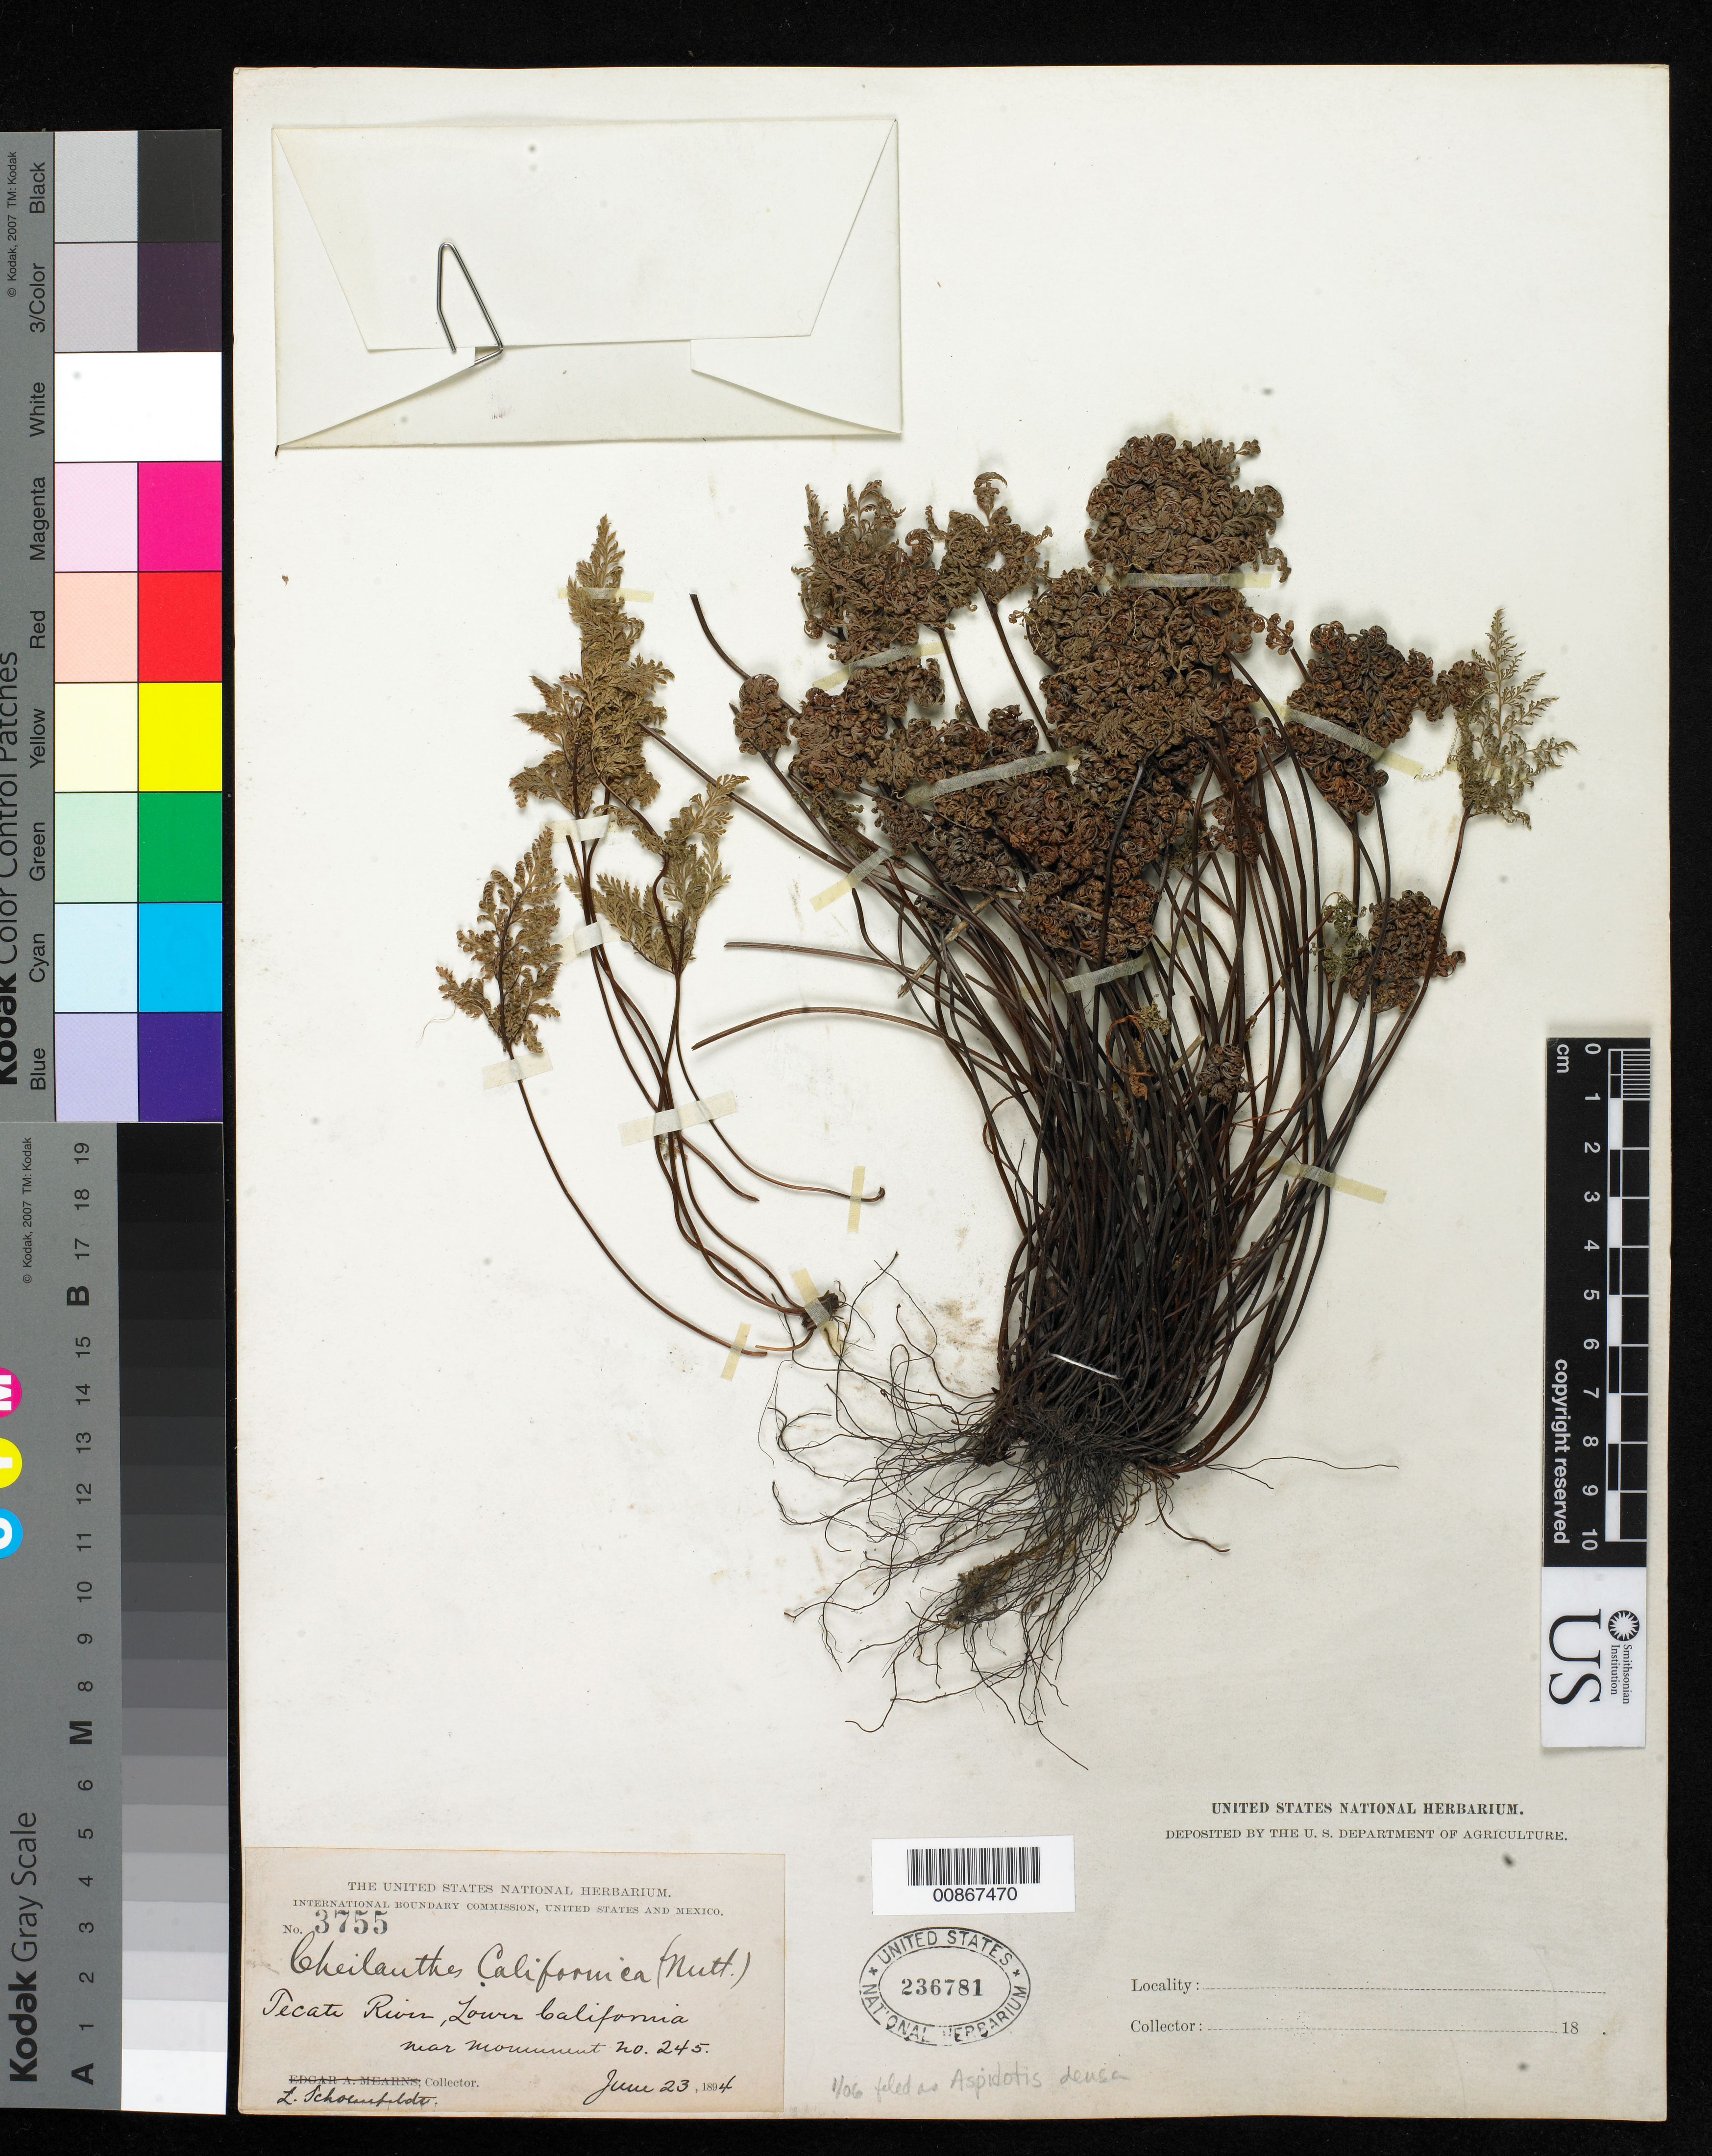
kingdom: Plantae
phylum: Tracheophyta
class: Polypodiopsida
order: Polypodiales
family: Pteridaceae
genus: Aspidotis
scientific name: Aspidotis densa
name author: (Brack.) Lellinger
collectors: L. Schoenfeldt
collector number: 3755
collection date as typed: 23 Jun 1894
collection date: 1894-06-23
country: Mexico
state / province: Baja California Norte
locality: Tecate River, Baja California. Near monument 245.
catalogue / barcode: US 236781